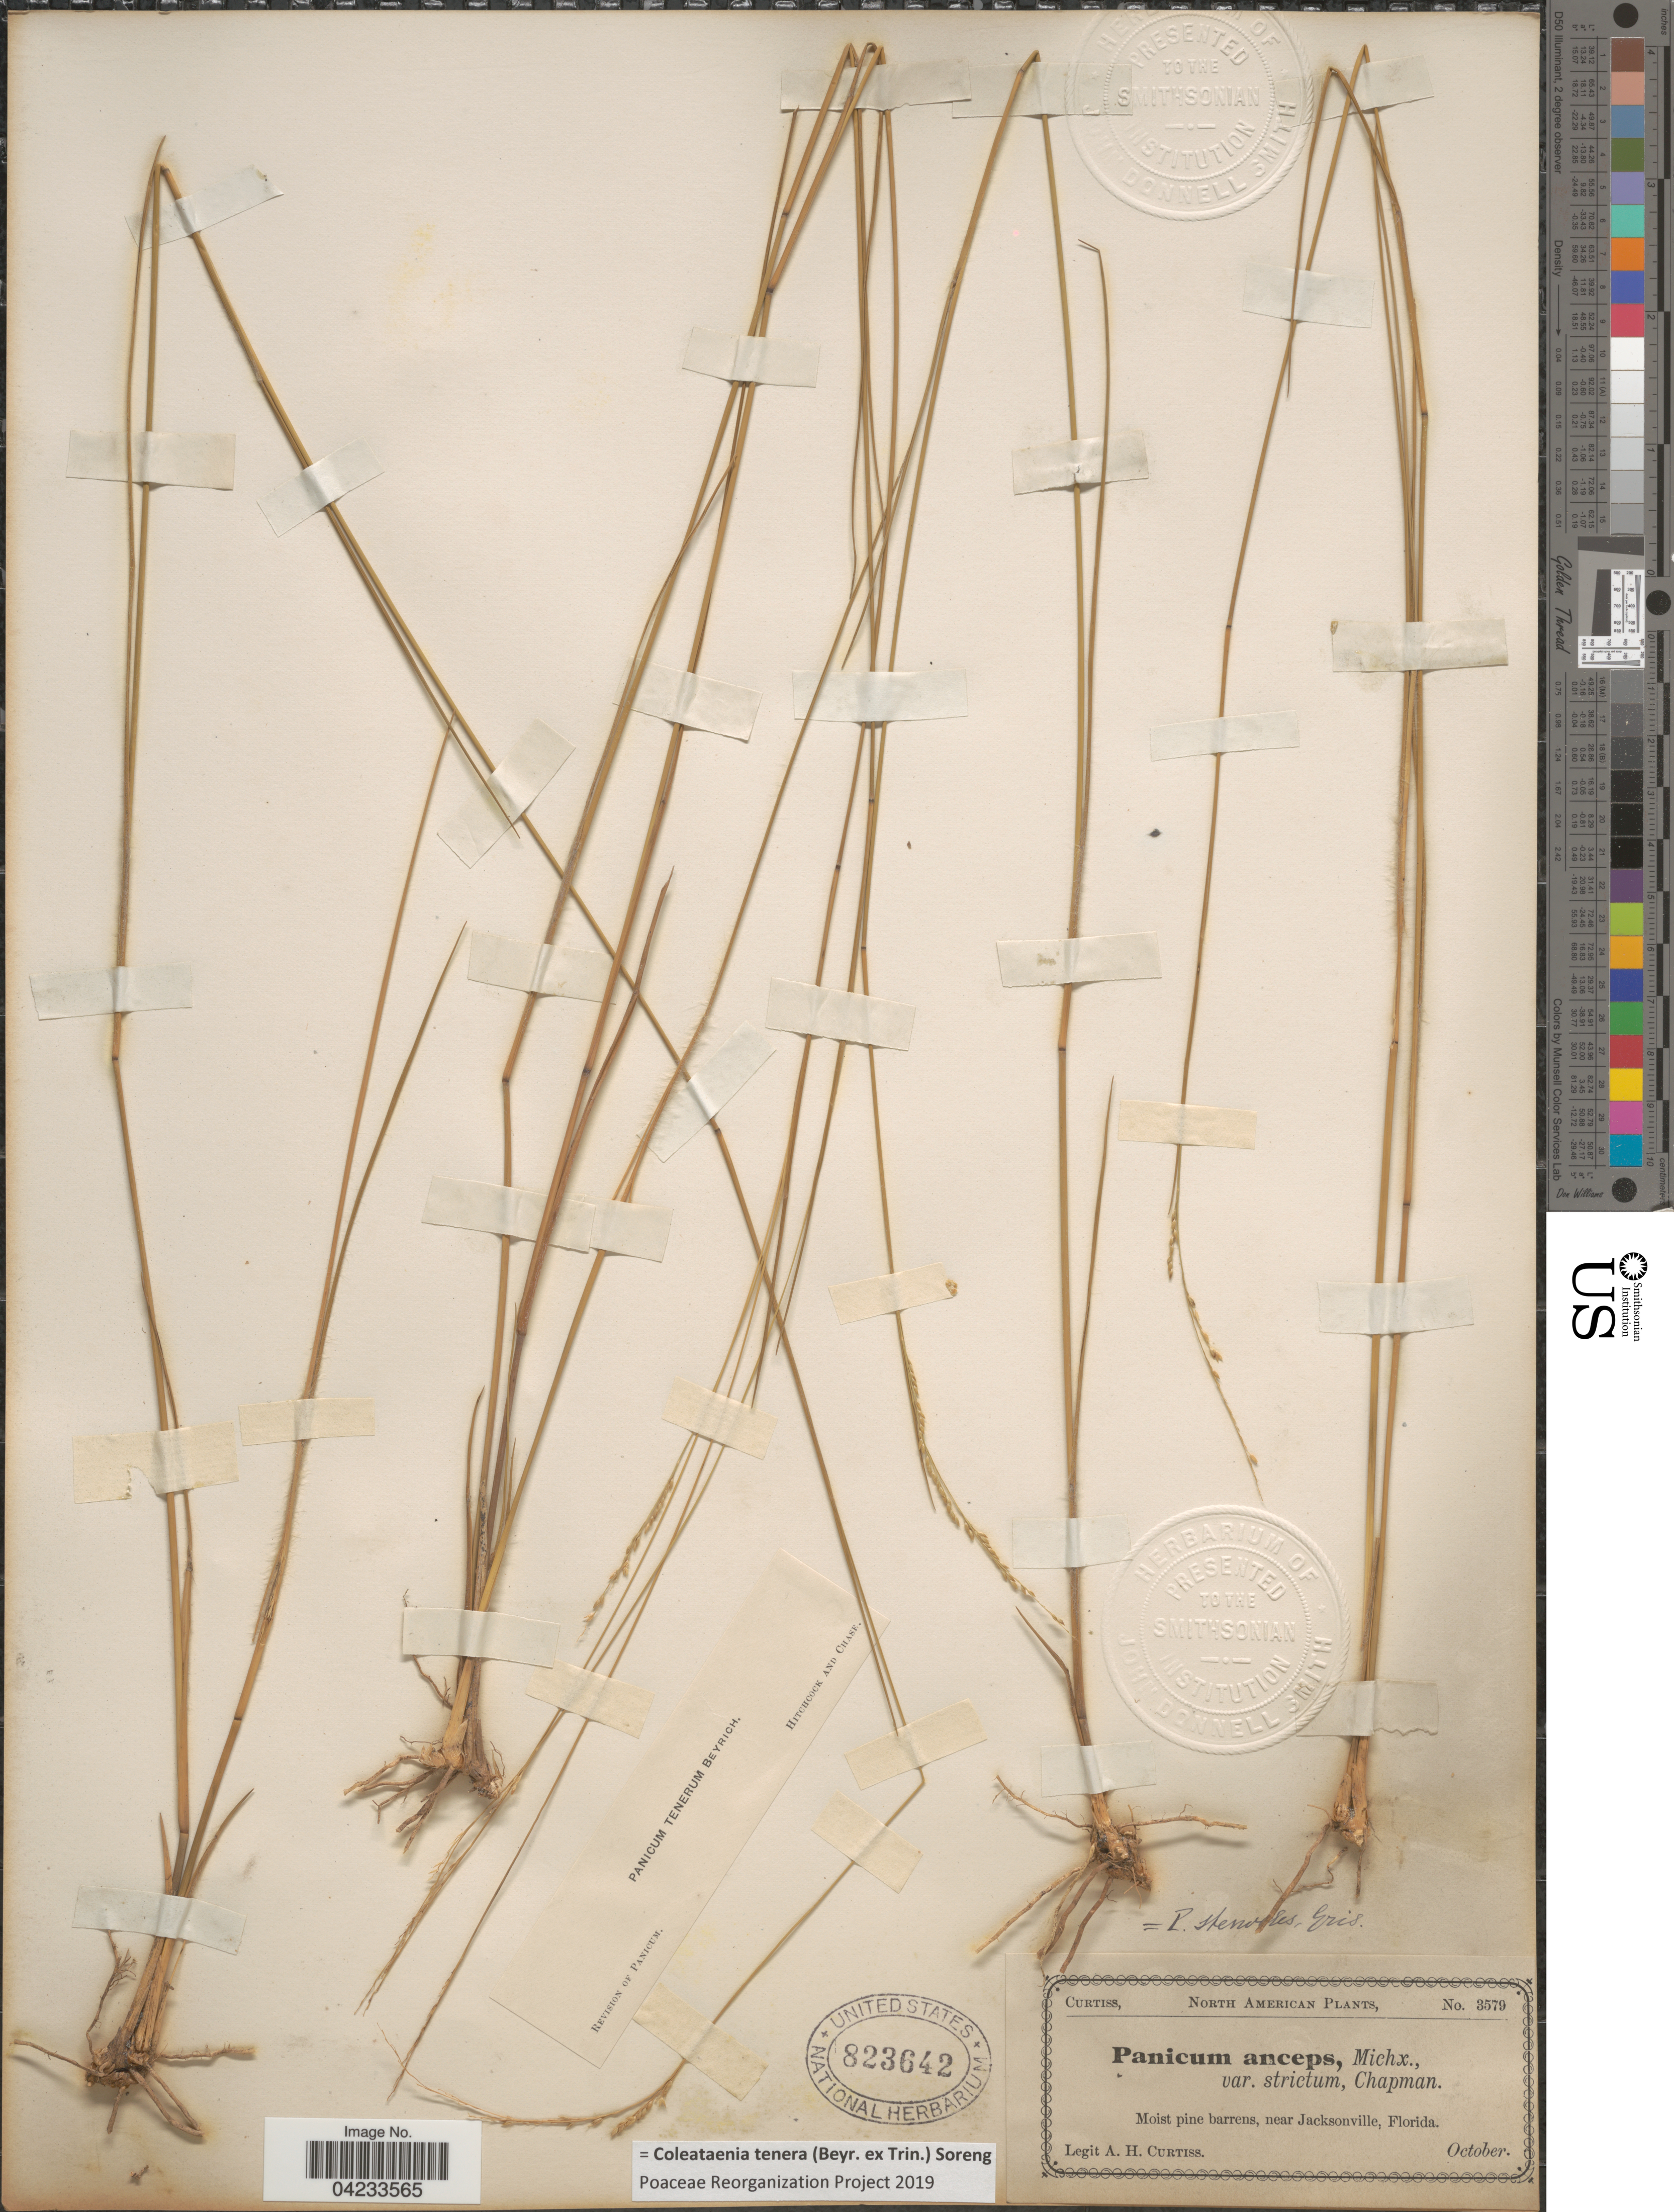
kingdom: Plantae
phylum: Tracheophyta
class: Liliopsida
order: Poales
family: Poaceae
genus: Coleataenia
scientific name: Coleataenia tenera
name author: (Beyr. ex Trin.) Soreng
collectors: A. H. Curtiss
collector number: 3579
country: United States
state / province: Florida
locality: Moist pine barrens, near Jacksonville.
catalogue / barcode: US 823642